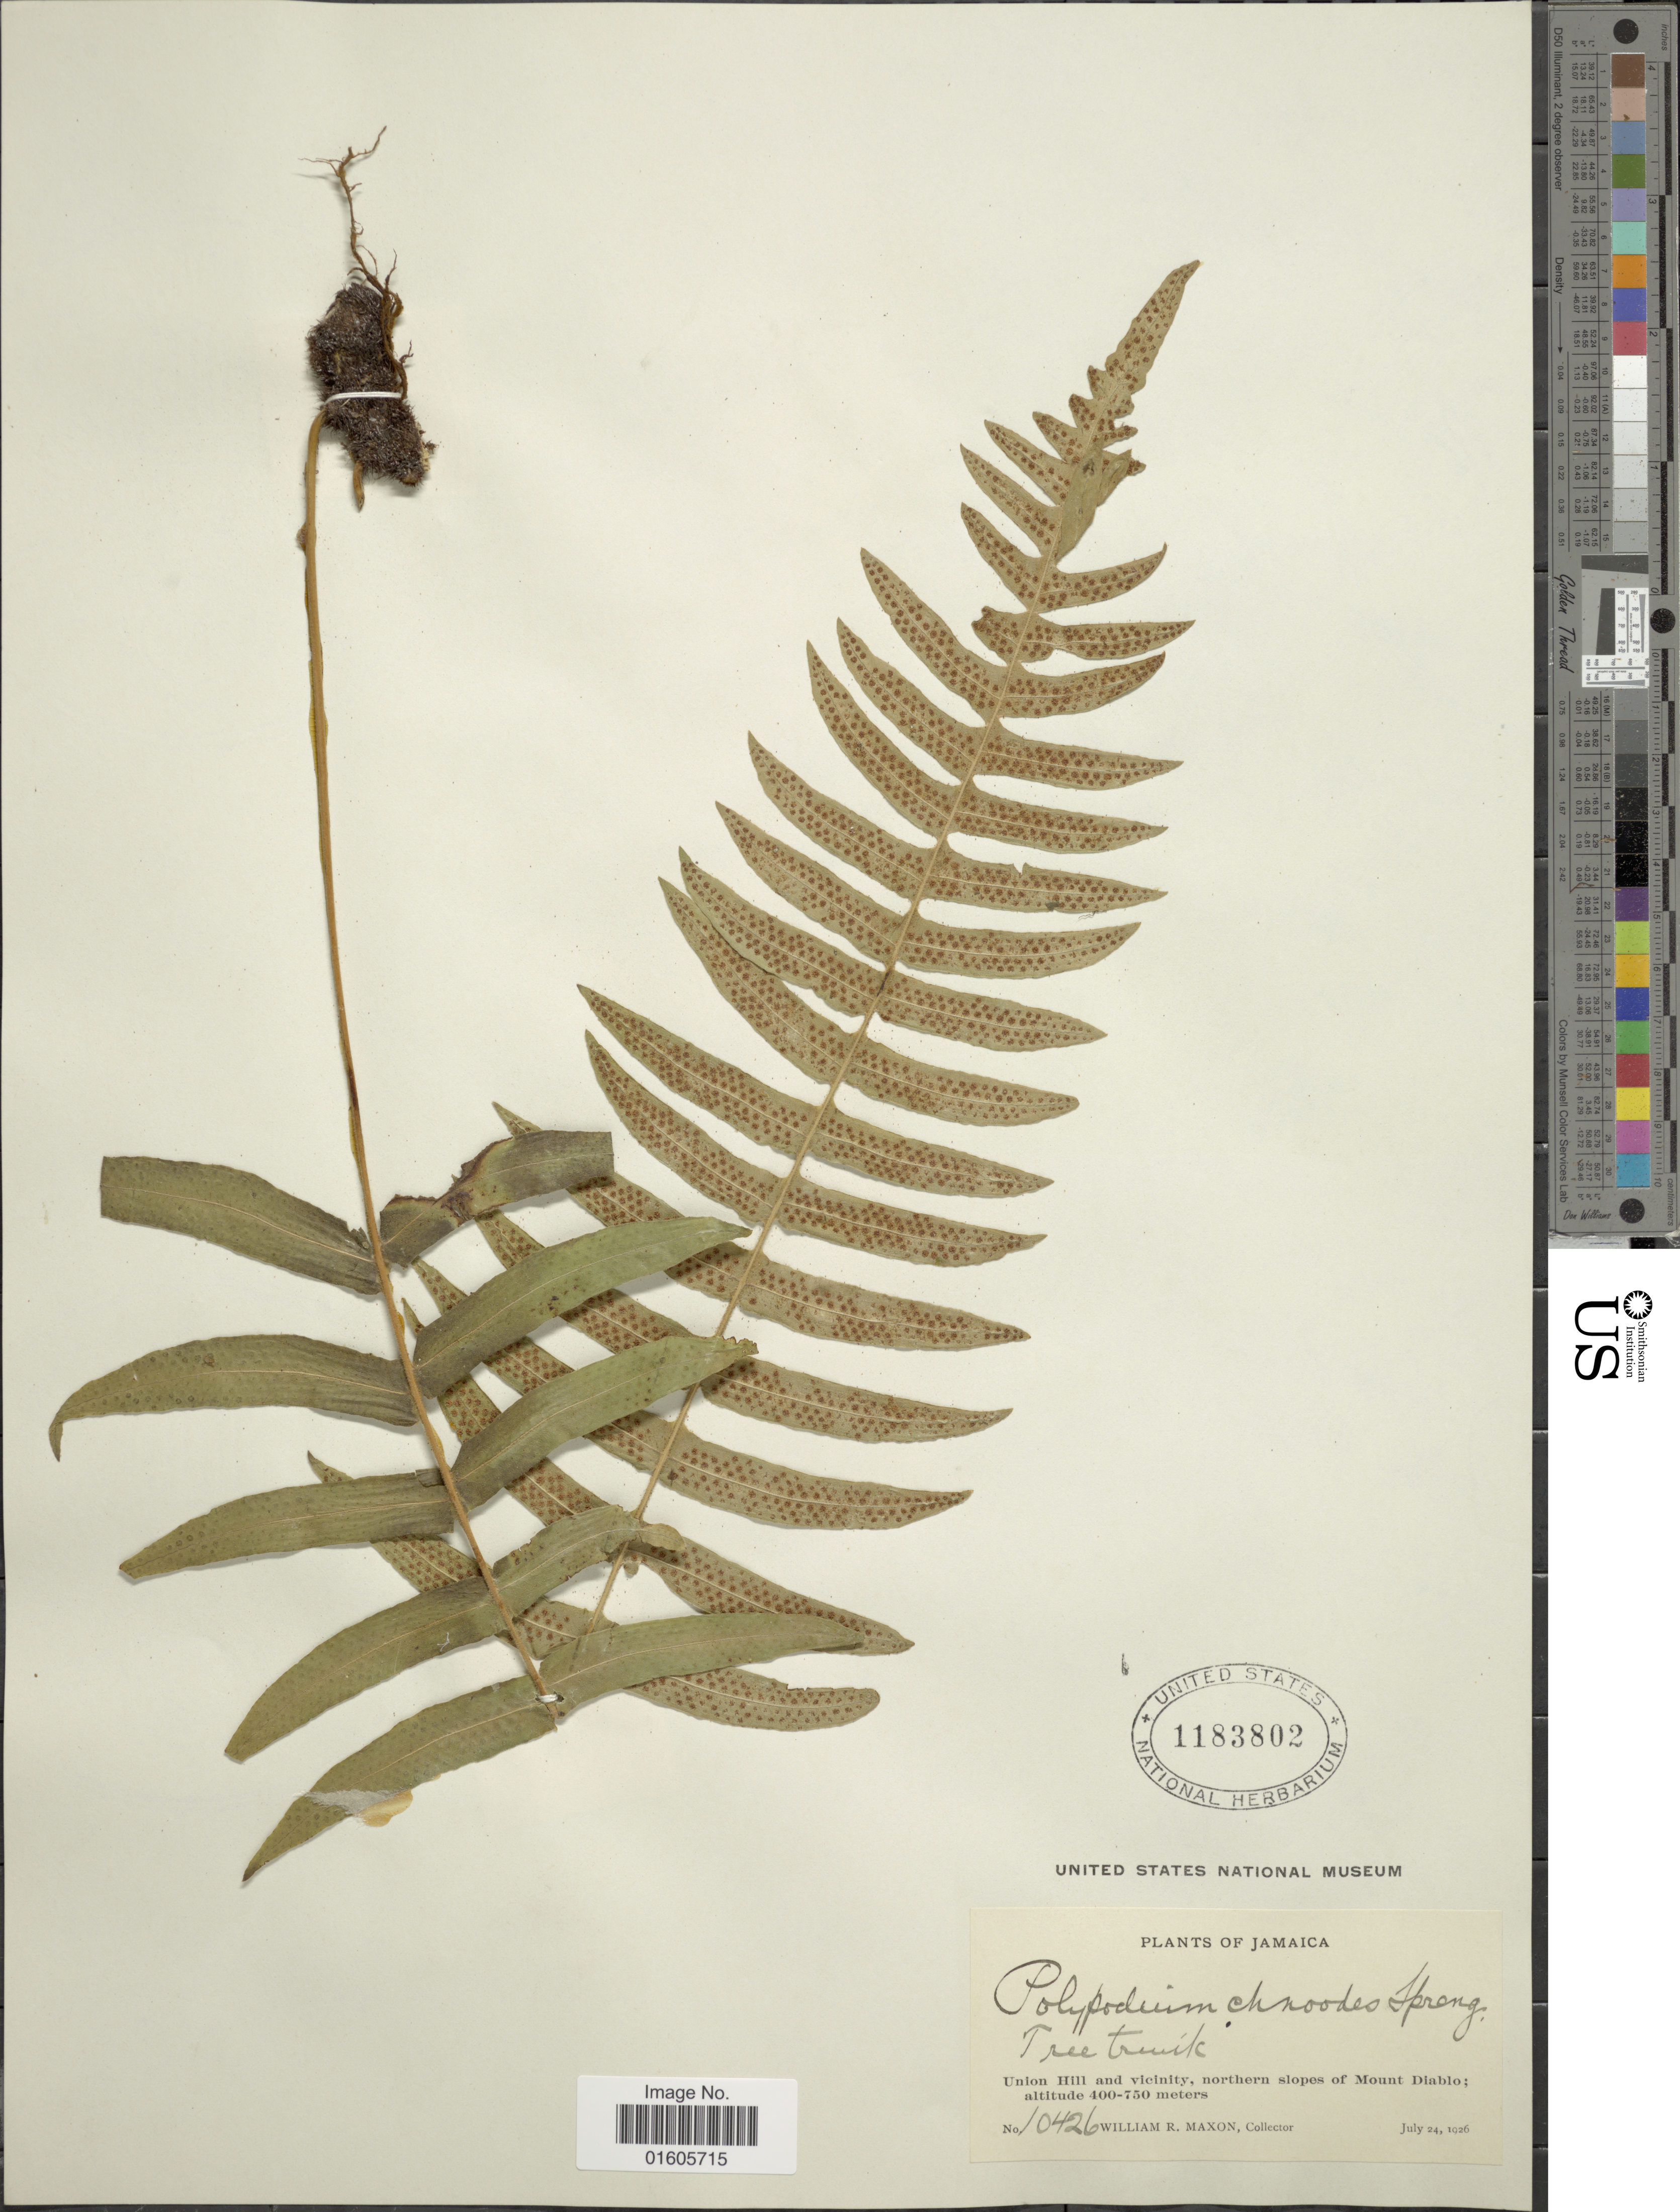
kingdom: Plantae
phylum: Tracheophyta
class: Polypodiopsida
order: Polypodiales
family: Polypodiaceae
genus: Serpocaulon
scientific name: Serpocaulon dissimile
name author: (L.) A.R. Sm.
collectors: W. R. Maxon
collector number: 10426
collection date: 1926-07-24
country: Jamaica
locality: Union Hill and vicinity, northern slopes of Mount Diablo.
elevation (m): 400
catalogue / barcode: US 1183802